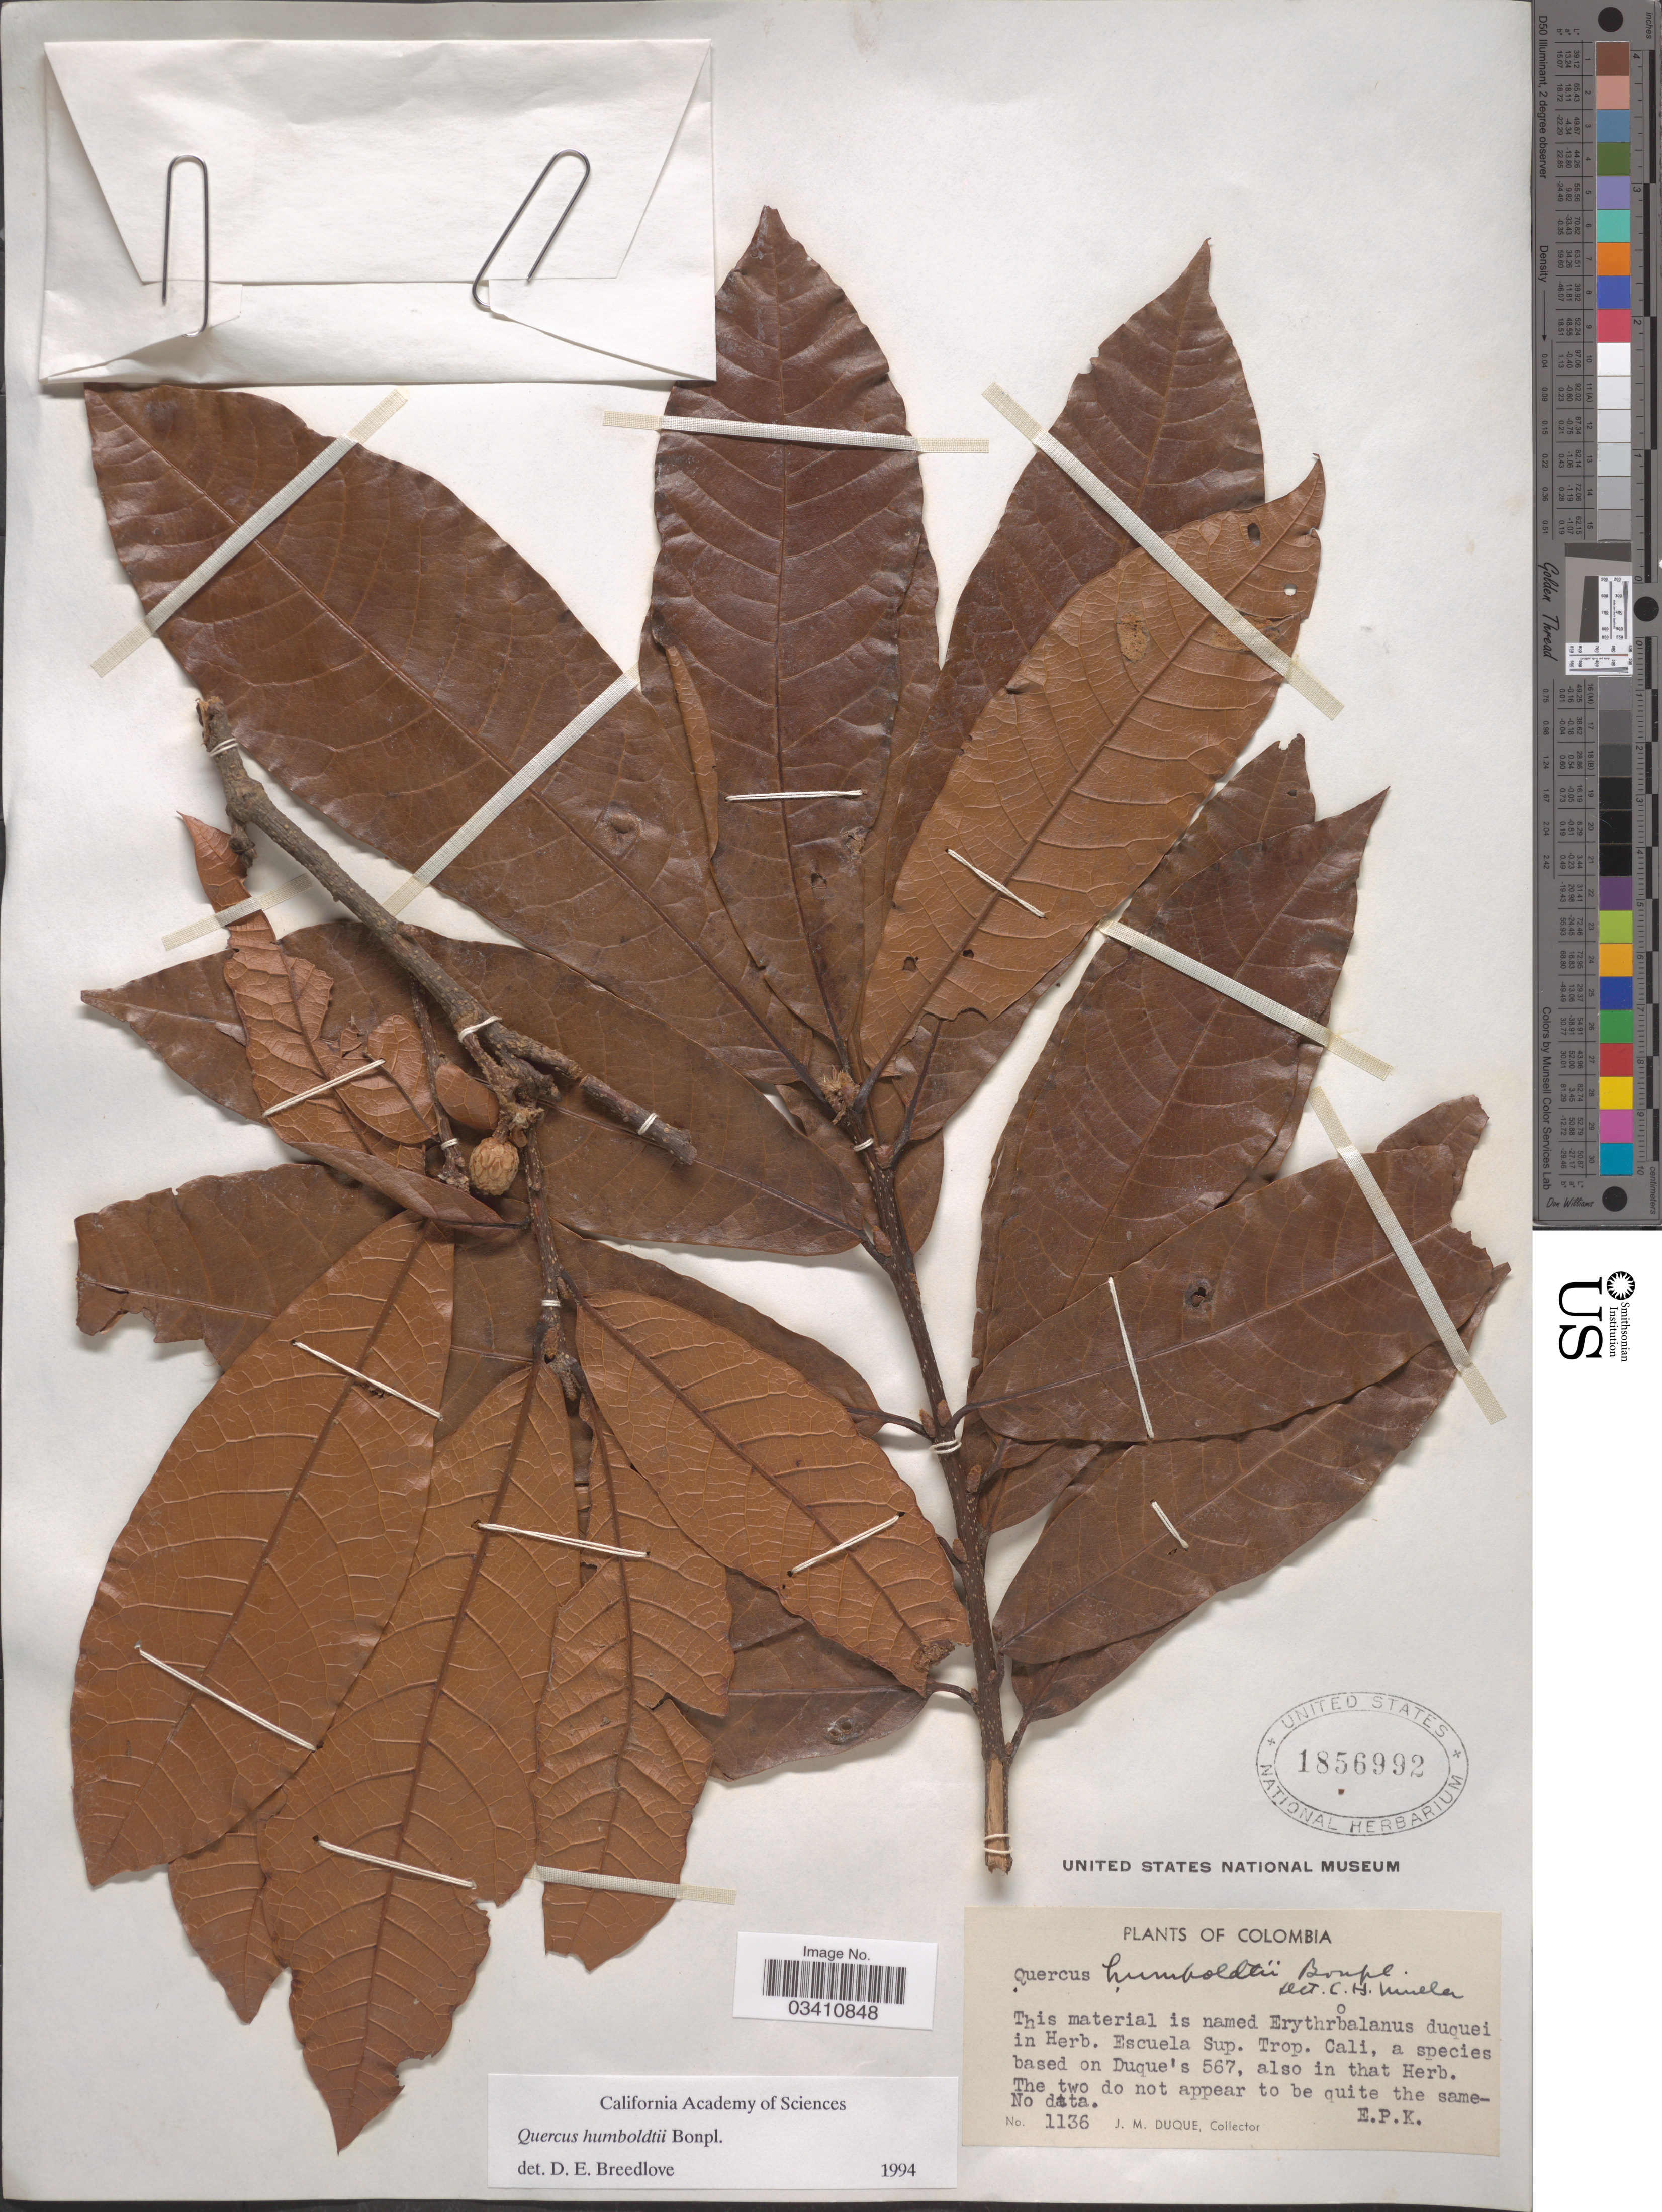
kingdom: Plantae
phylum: Tracheophyta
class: Magnoliopsida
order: Fagales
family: Fagaceae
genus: Quercus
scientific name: Quercus humboldtii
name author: Bonpl.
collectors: J. Duque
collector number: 1136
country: Colombia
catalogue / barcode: US 1856992